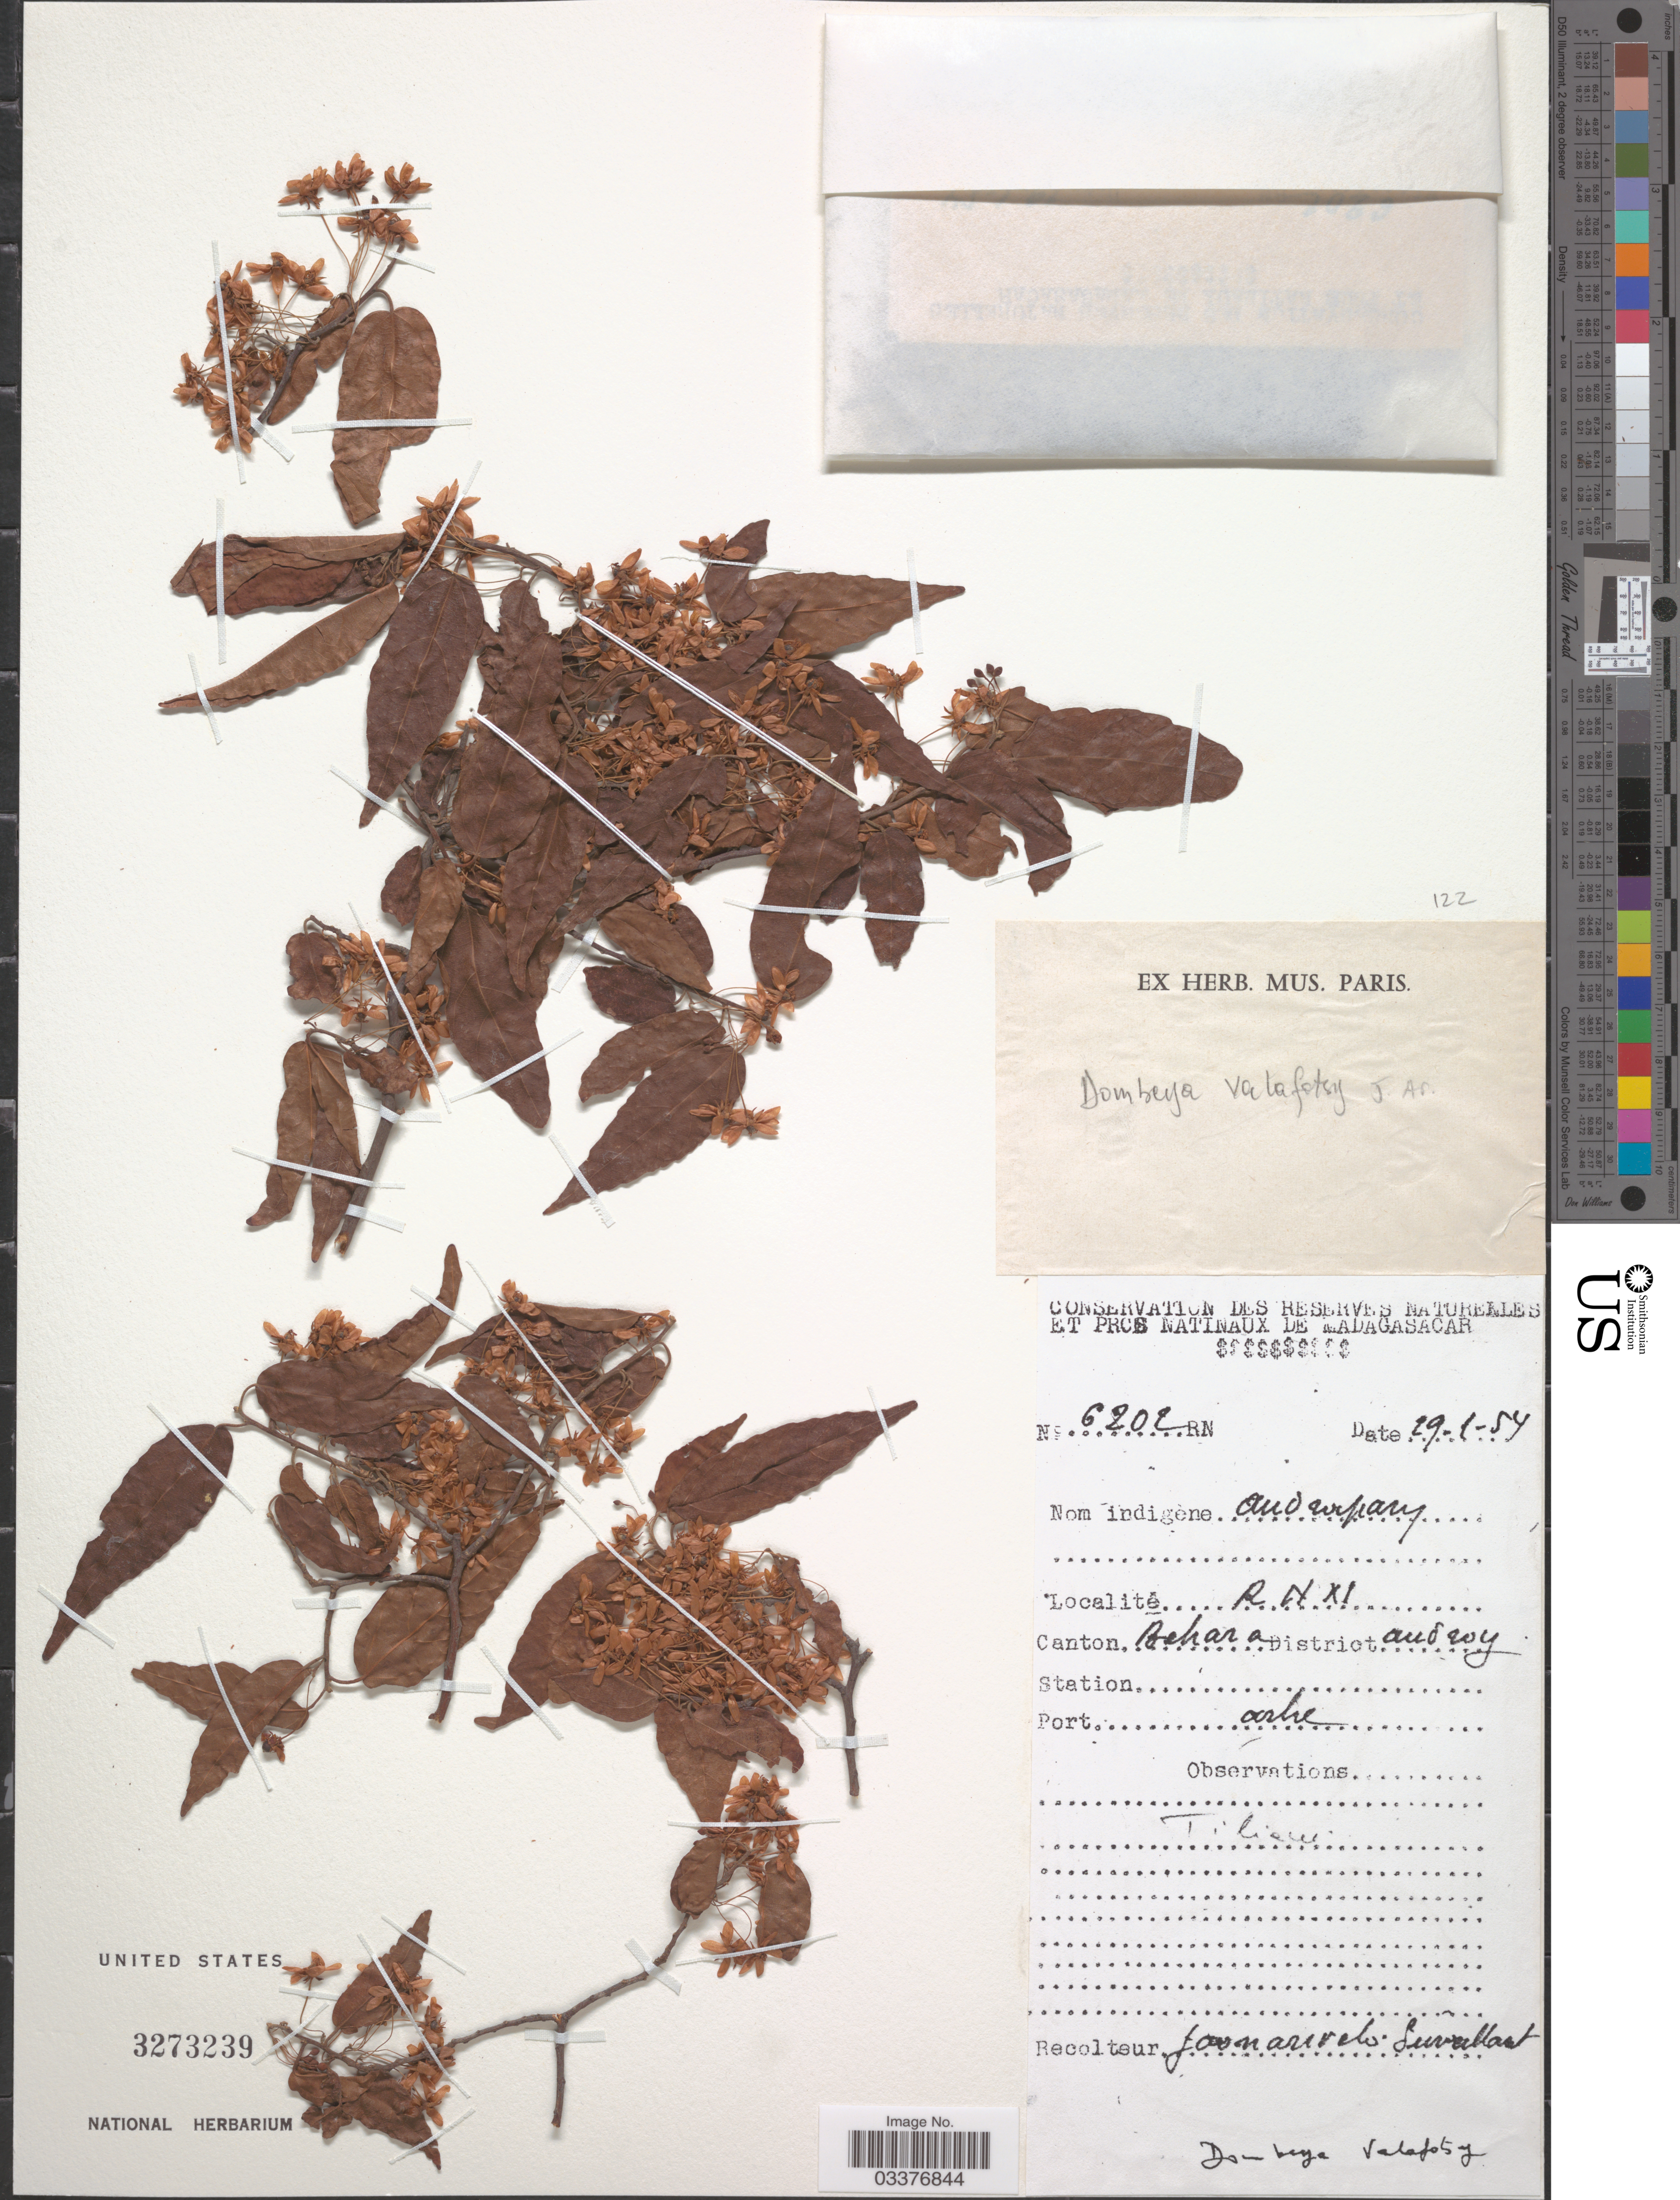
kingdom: Plantae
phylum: Tracheophyta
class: Magnoliopsida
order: Malvales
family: Malvaceae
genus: Dombeya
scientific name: Dombeya selinala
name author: Arènes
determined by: Dorr, L. J., (BOT), Smithsonian Institution - National Museum of Natural History (UNITED STATES)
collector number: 6202RN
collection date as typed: Transcribed d/m/y: 29/1/54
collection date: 1954-01-29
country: Madagascar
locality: RNXI. Canton Behara District audroy [interpreted]. Port arhe [interpreted].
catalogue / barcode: US 3273239